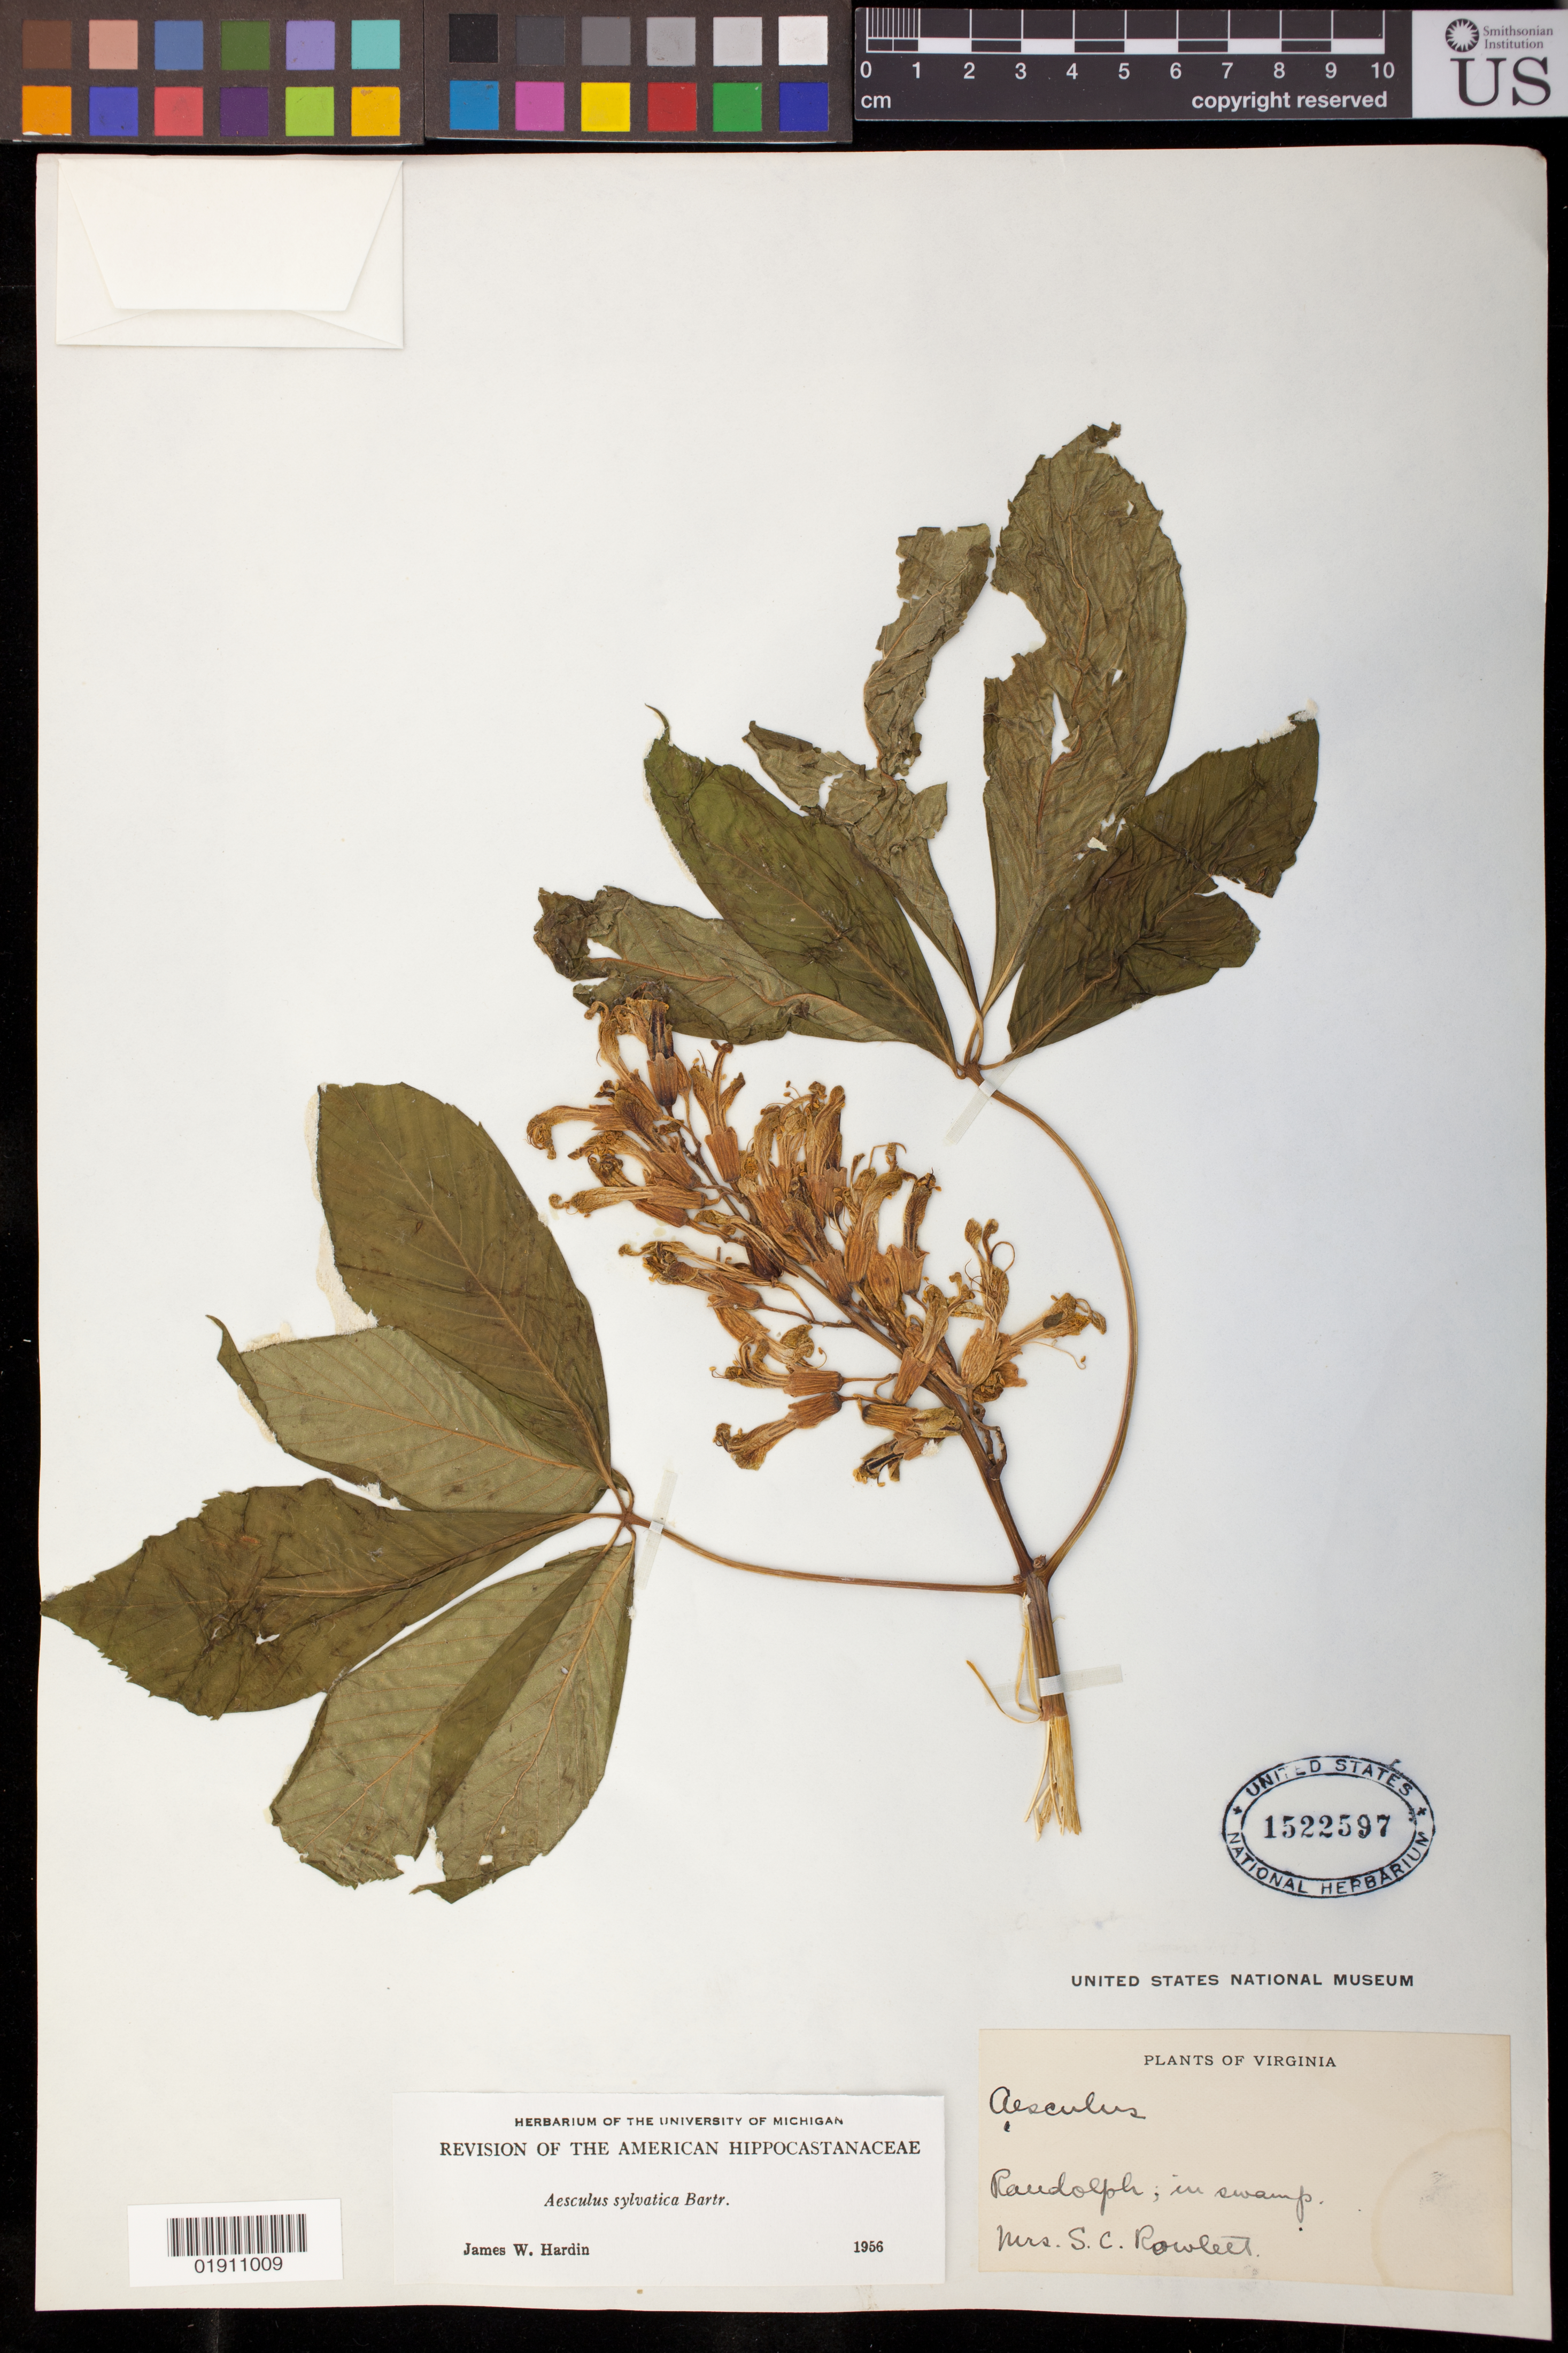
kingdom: Plantae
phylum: Tracheophyta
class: Magnoliopsida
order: Sapindales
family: Sapindaceae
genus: Aesculus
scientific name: Aesculus sylvatica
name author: W. Bartram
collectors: S. Rowlett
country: United States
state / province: Virginia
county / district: Charlotte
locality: Randolph; in swamp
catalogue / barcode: US 1522597